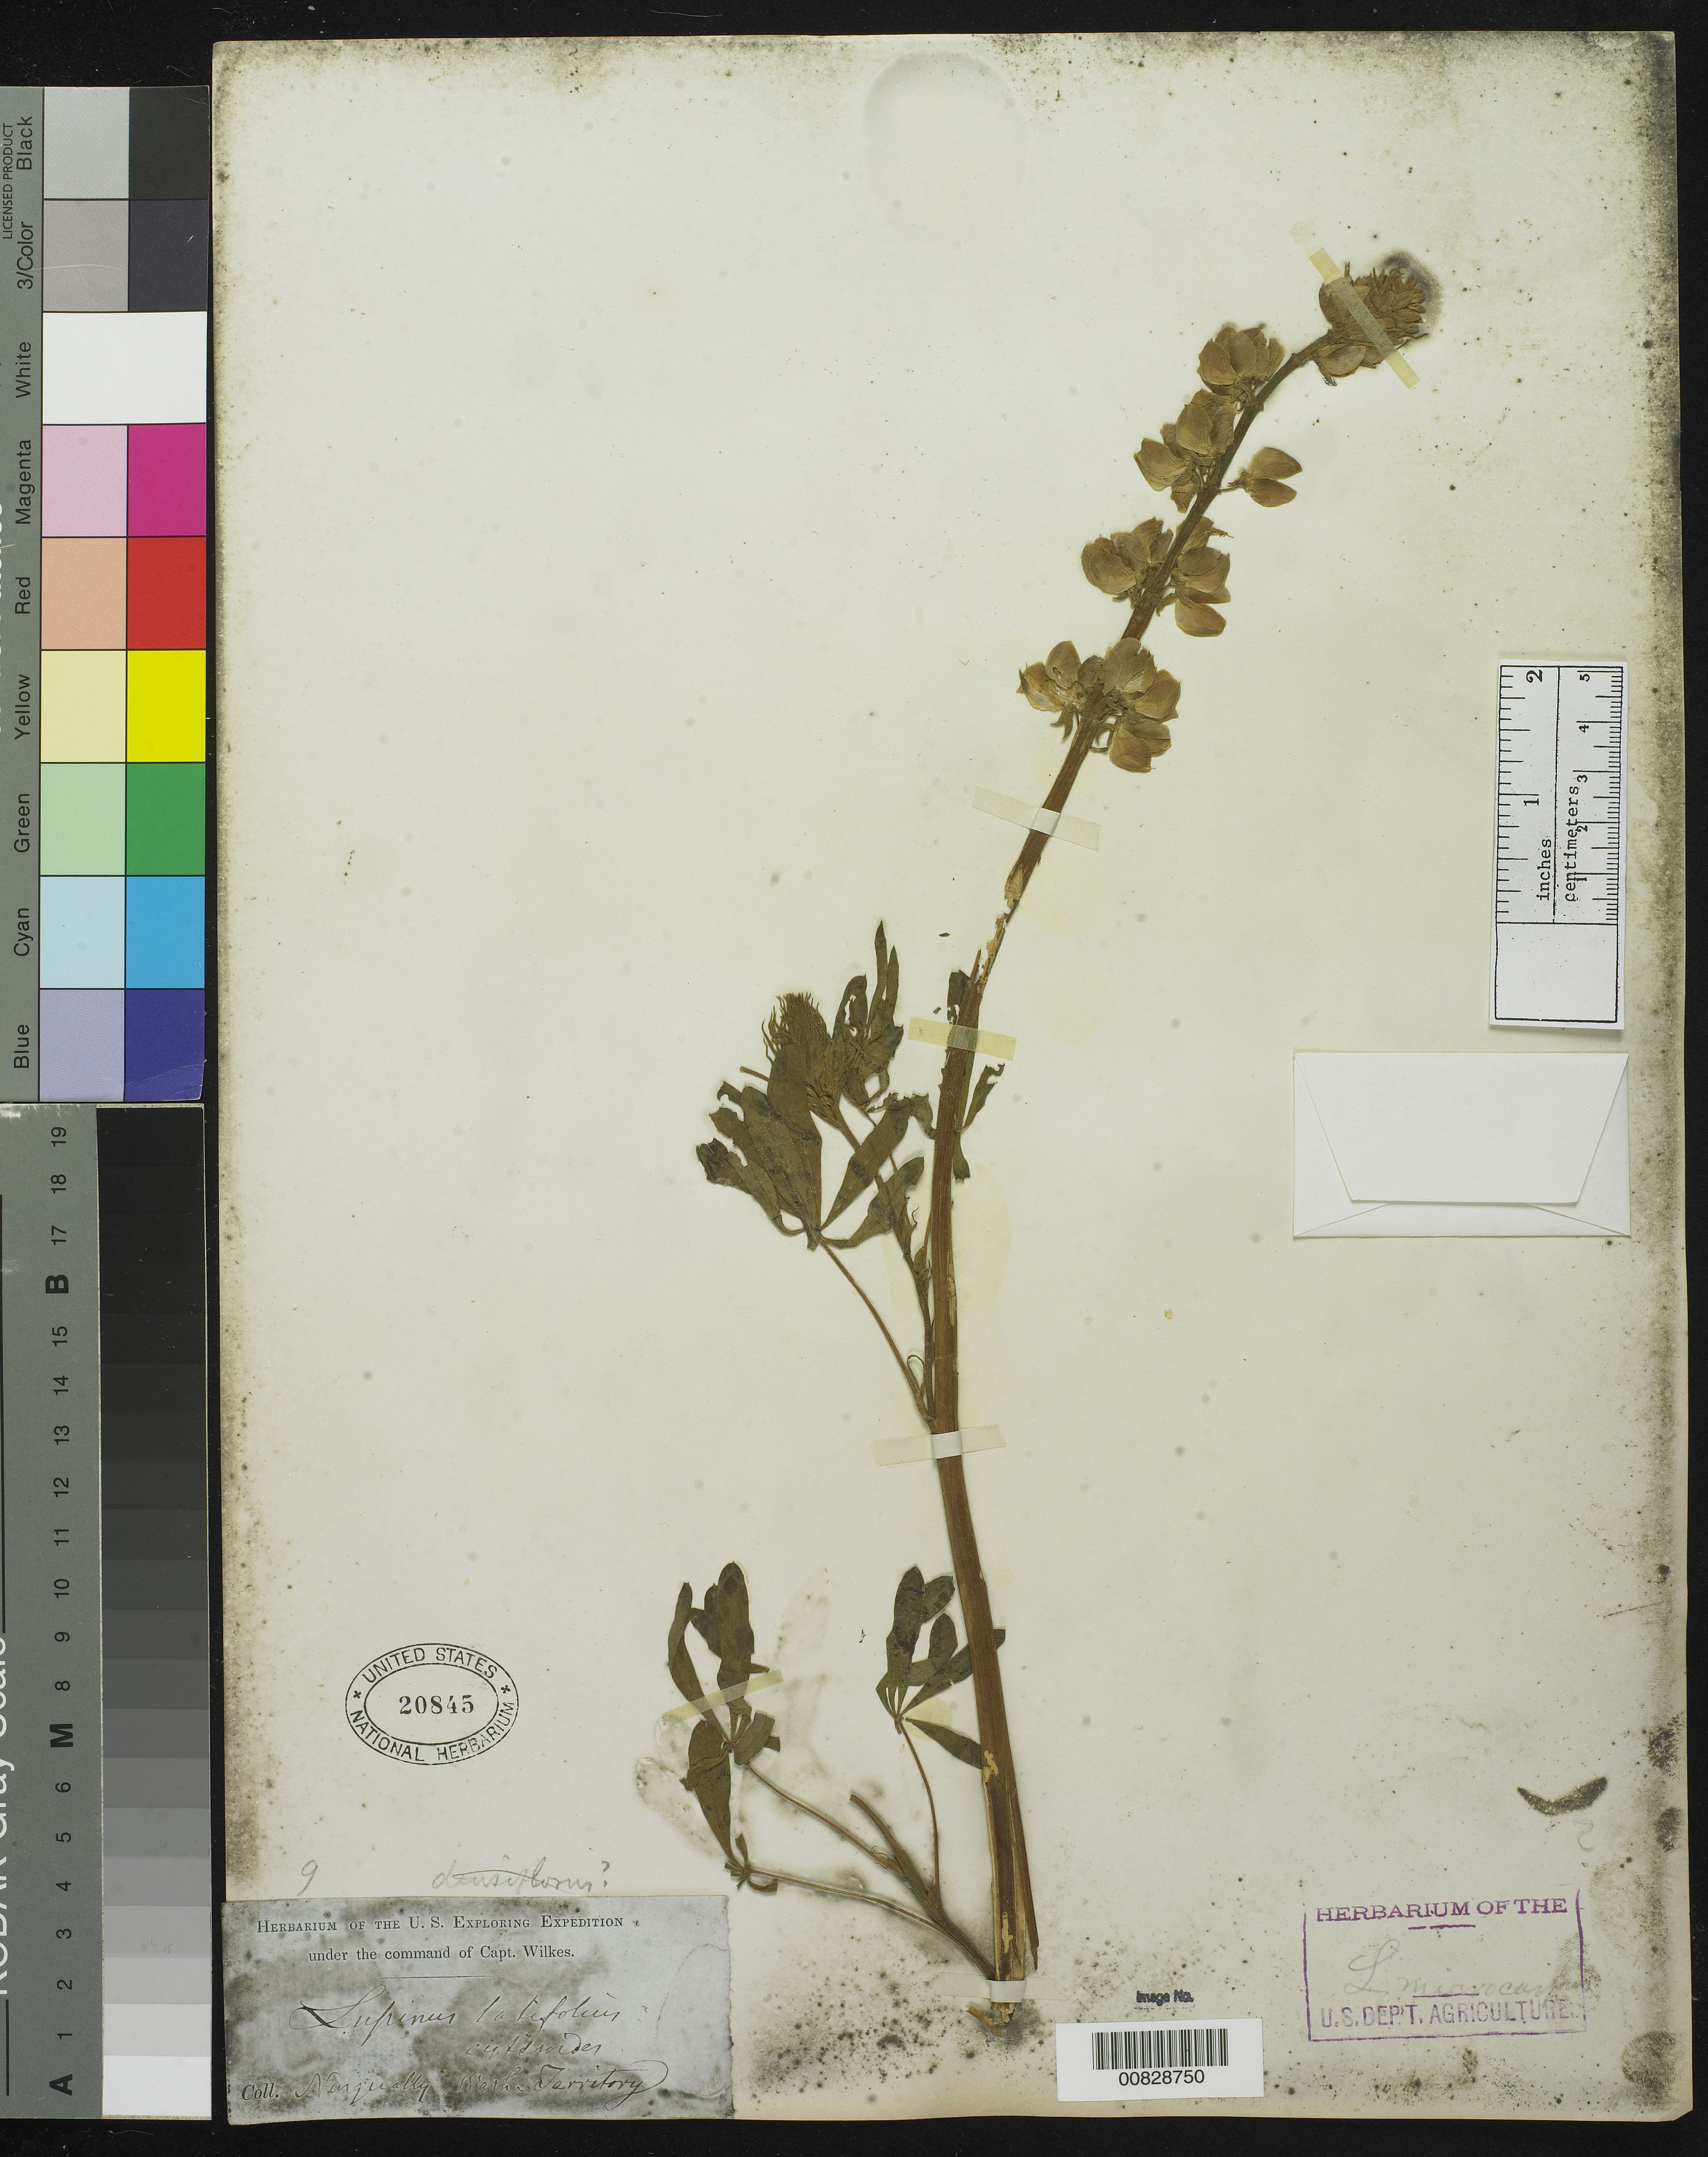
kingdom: Plantae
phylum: Tracheophyta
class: Magnoliopsida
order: Fabales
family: Fabaceae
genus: Lupinus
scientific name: Lupinus sp.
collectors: Wilkes Explor. Exped.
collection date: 1838/1842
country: United States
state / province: Washington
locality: Nisqually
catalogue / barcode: US 20845